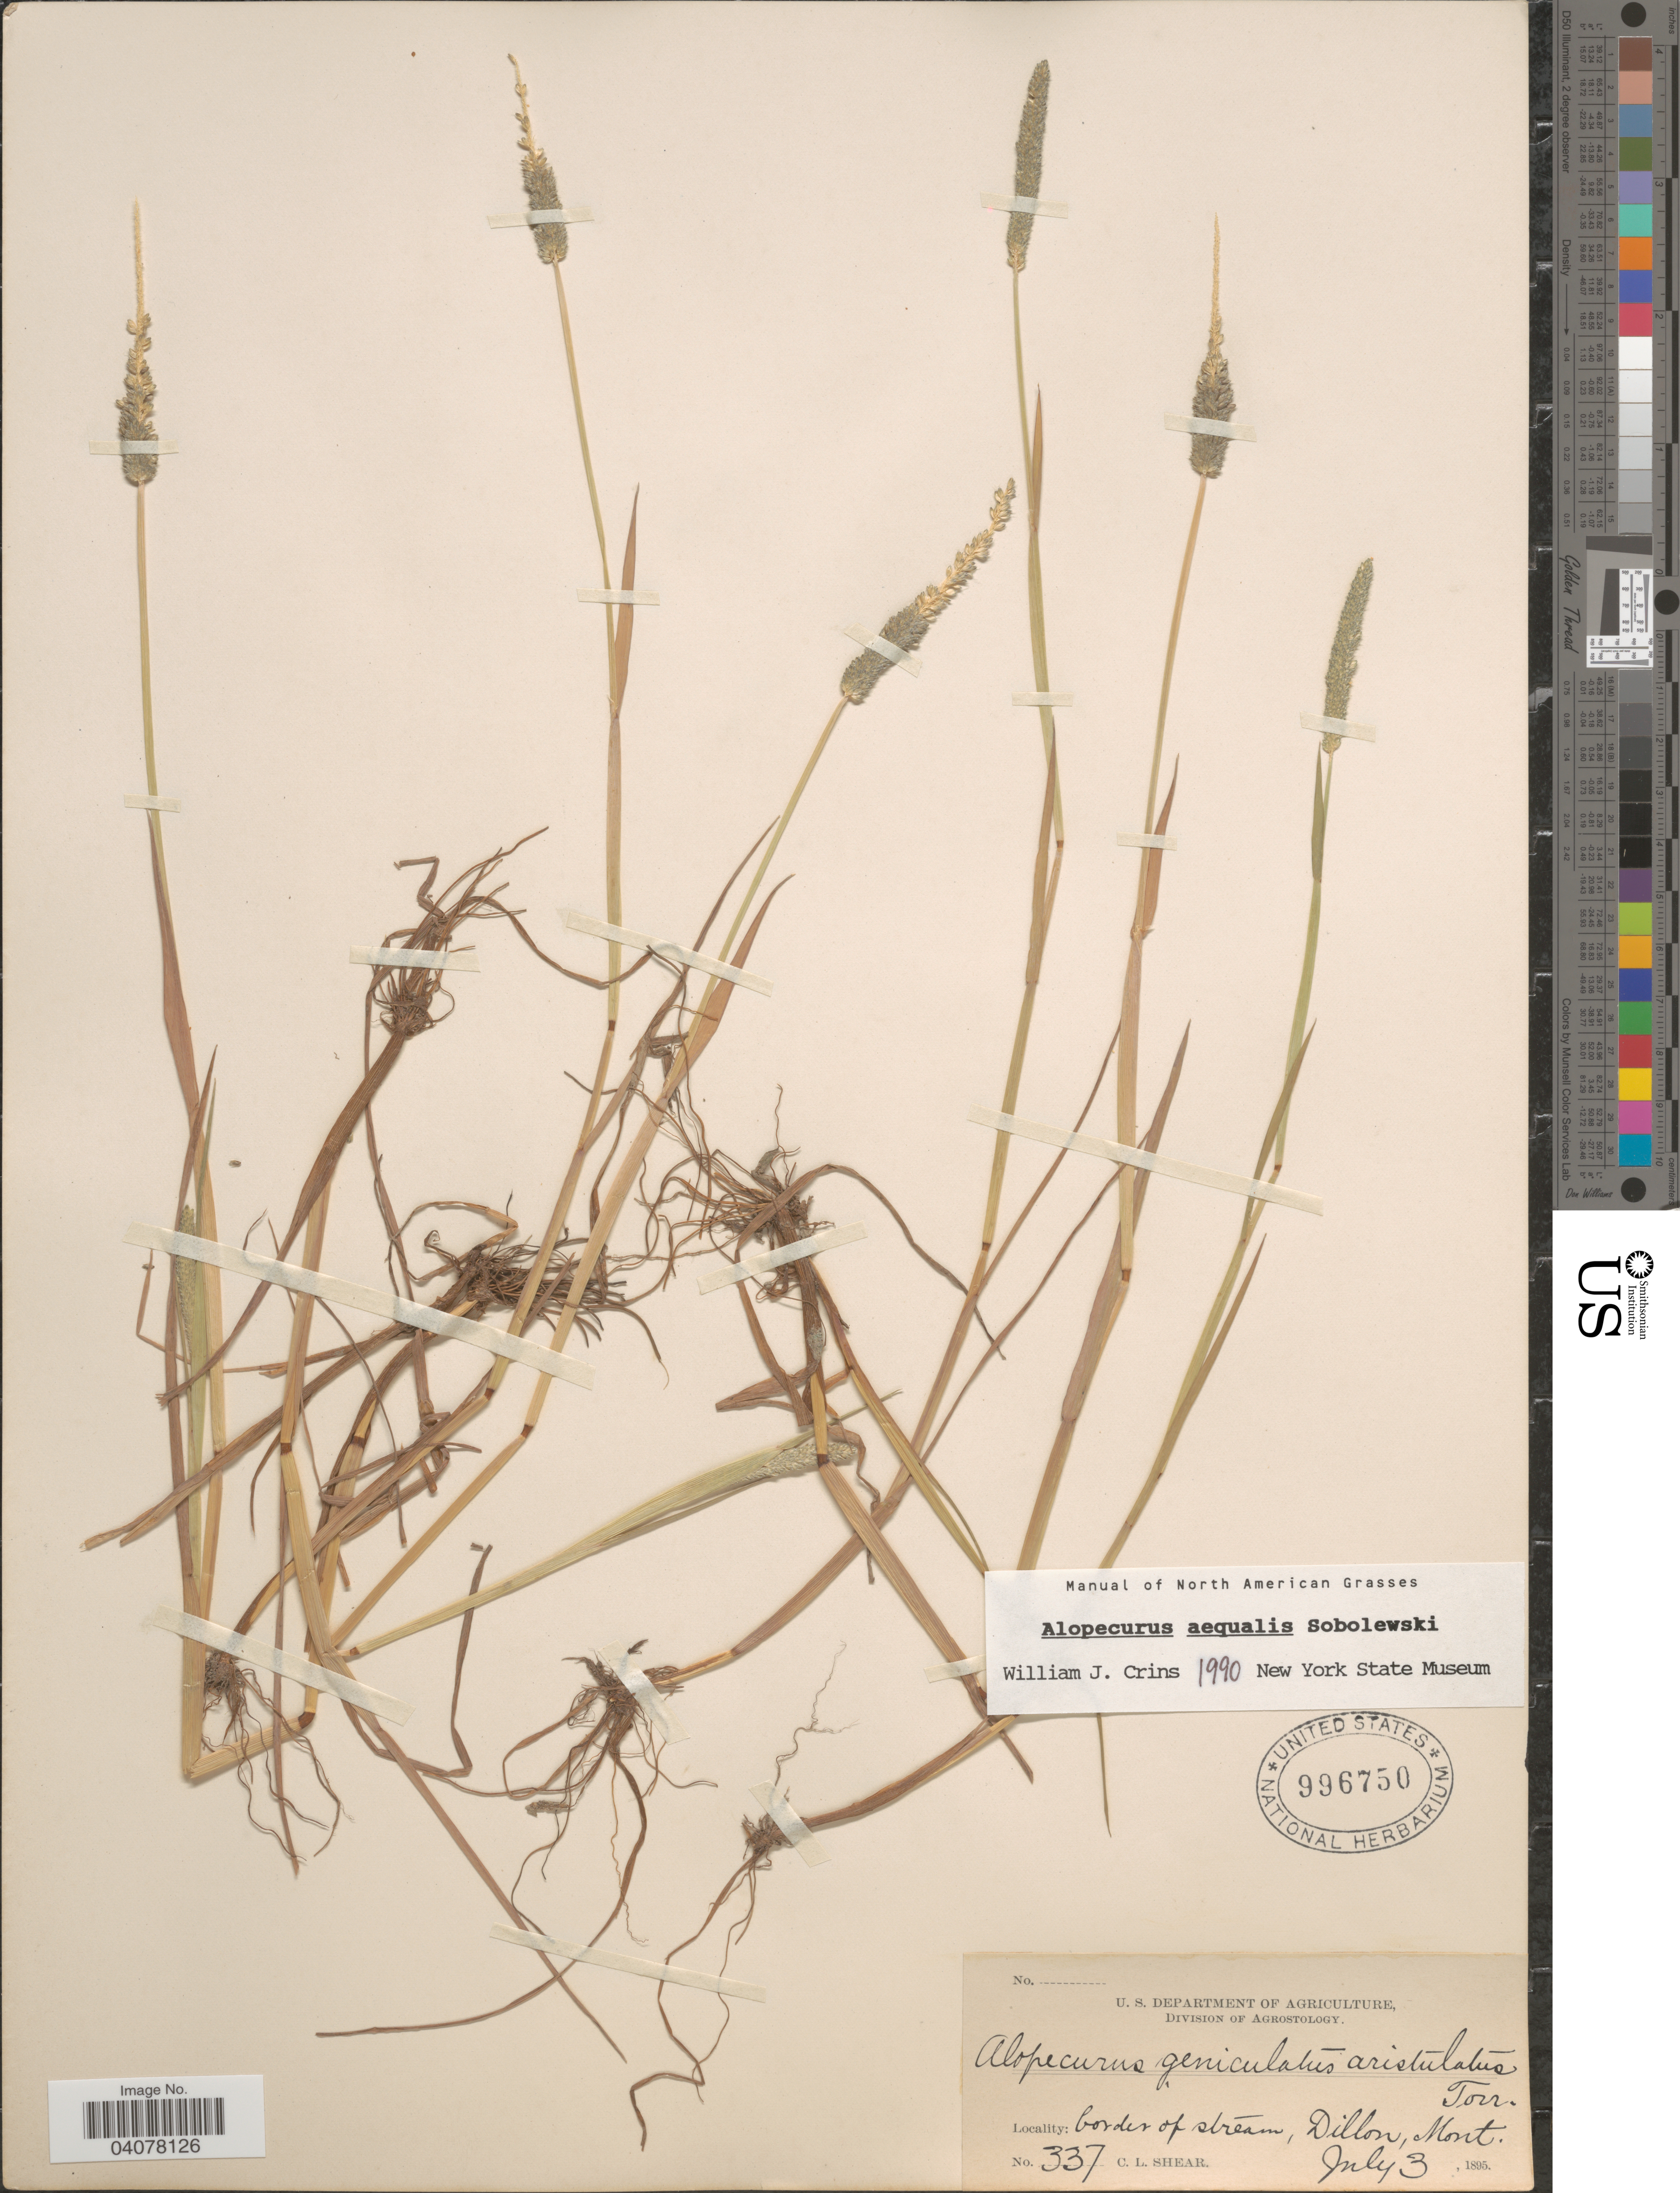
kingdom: Plantae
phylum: Tracheophyta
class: Liliopsida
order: Poales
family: Poaceae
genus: Alopecurus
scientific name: Alopecurus aequalis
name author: Sobol.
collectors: C. L. Shear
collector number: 337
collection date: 1895-07-03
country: United States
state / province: Montana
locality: Border of stream, Dillon.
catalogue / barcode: US 996750